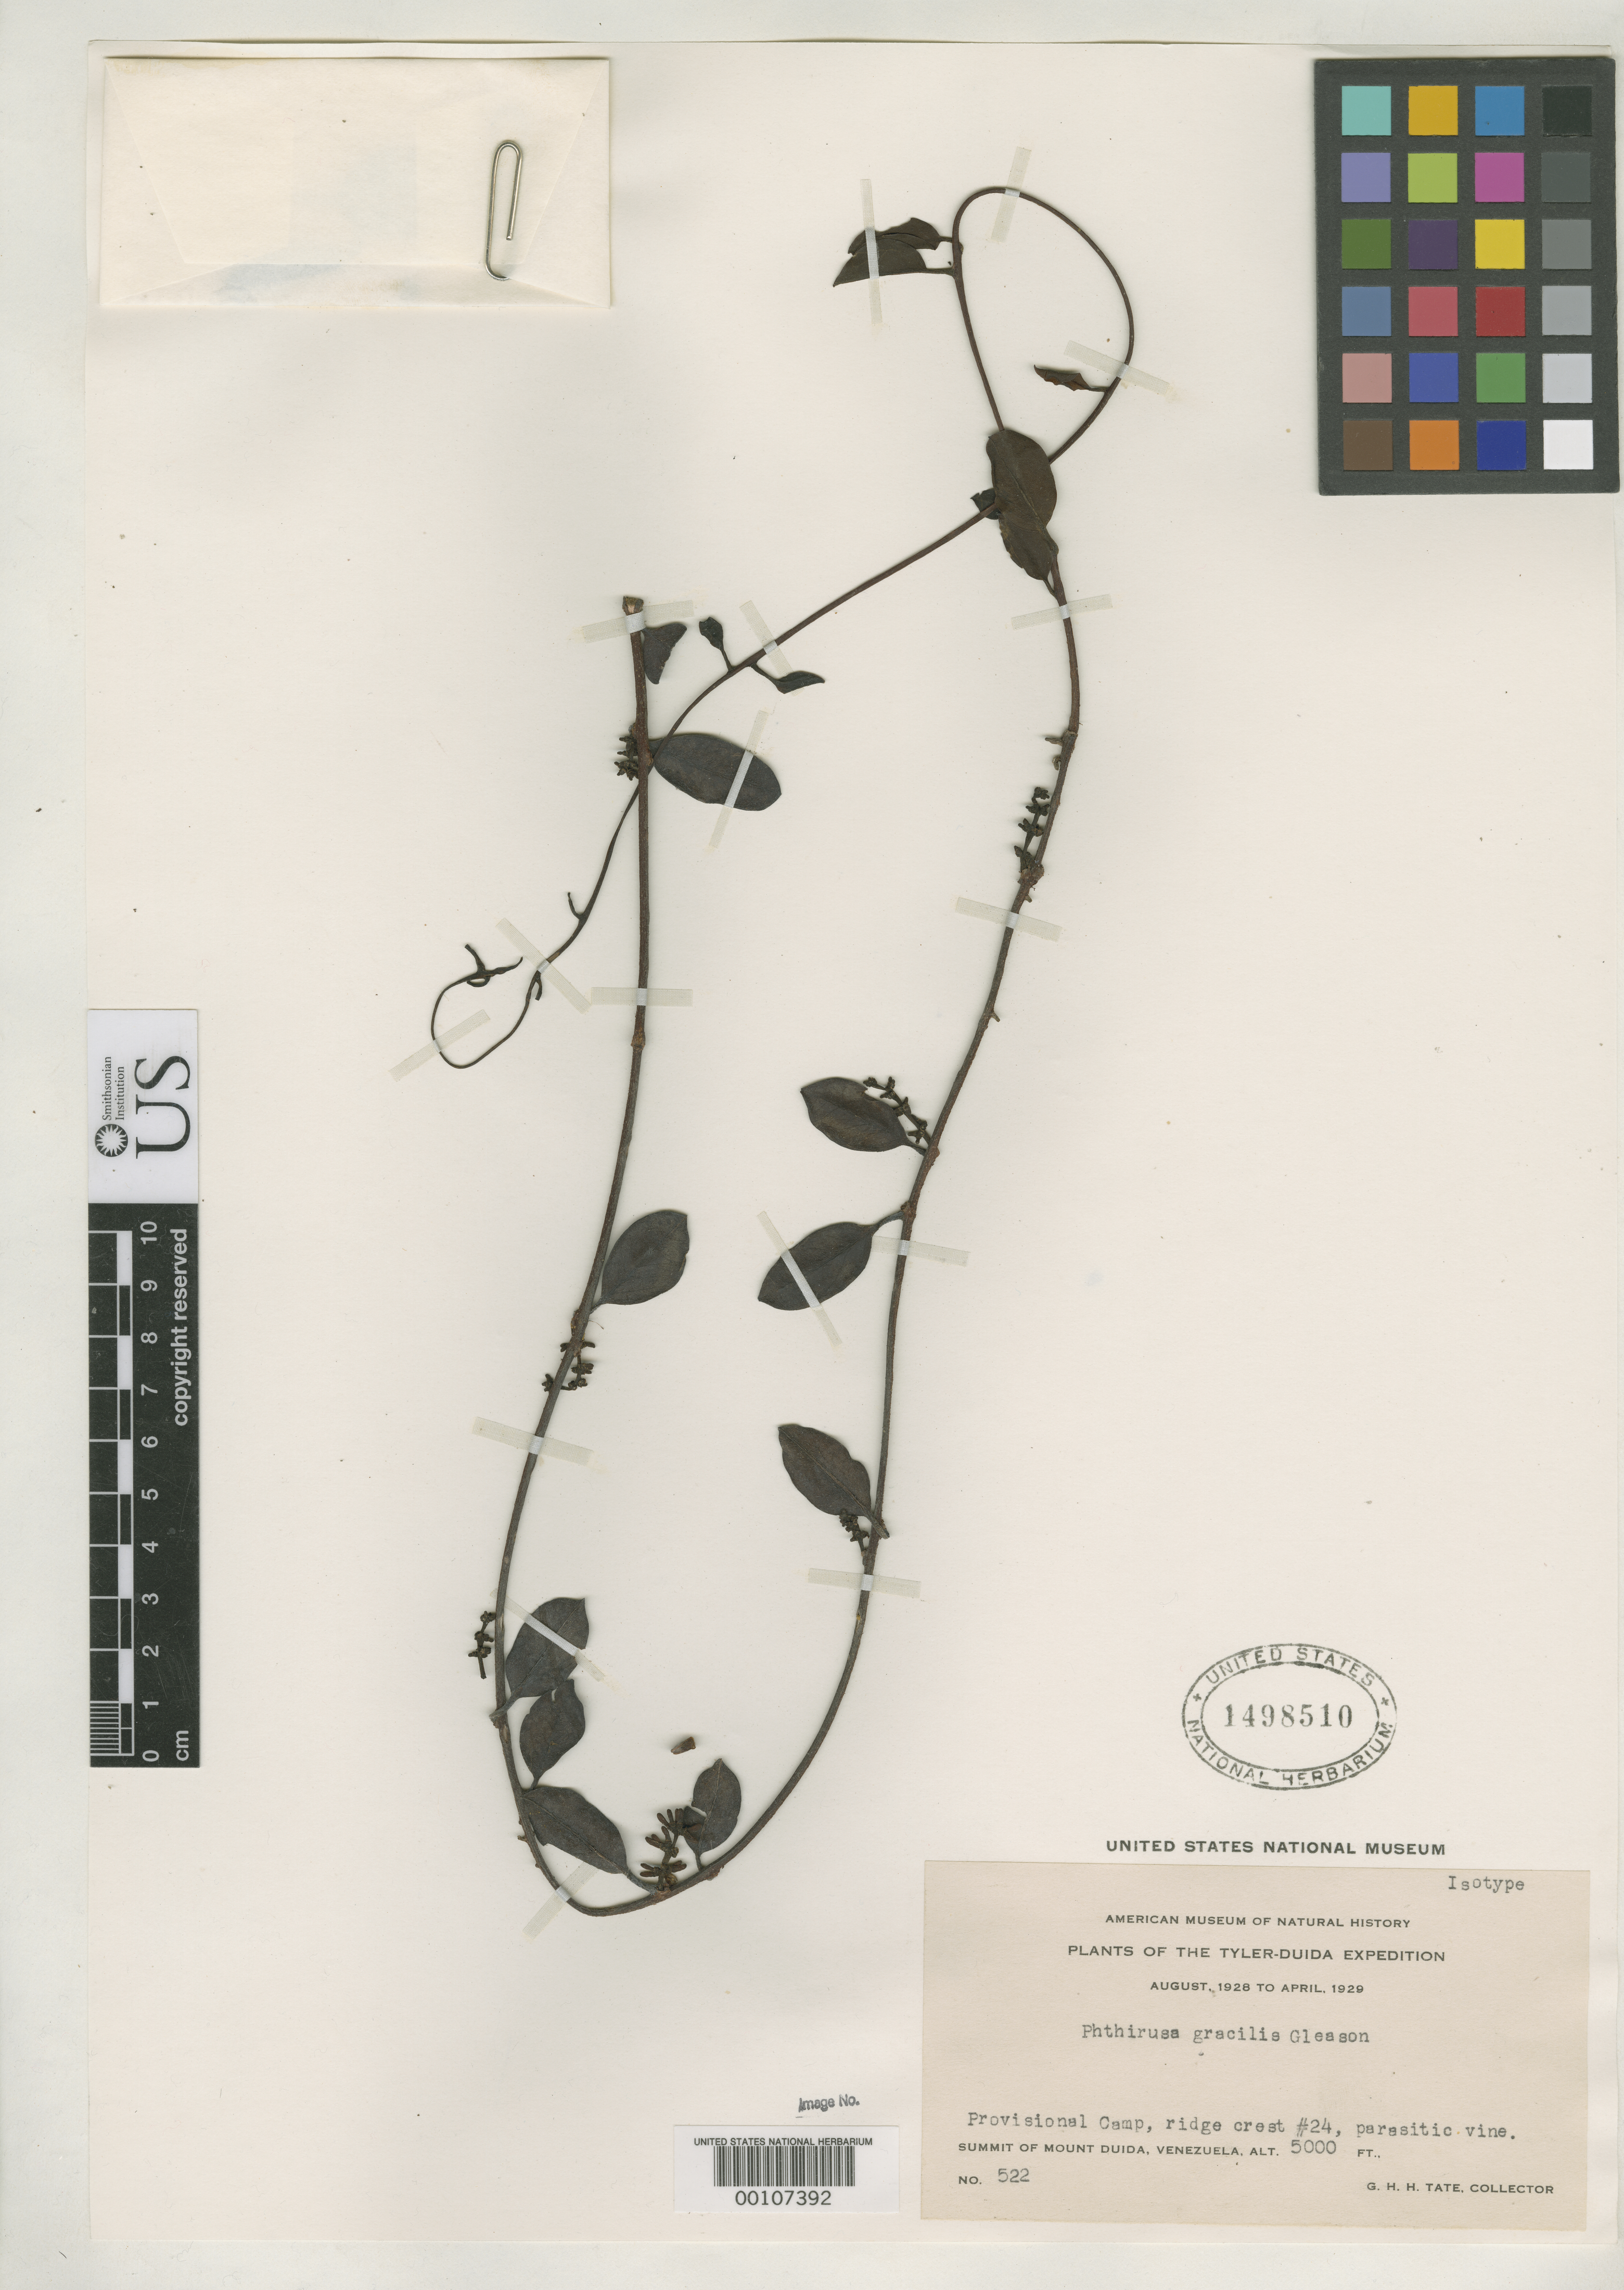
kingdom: Plantae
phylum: Tracheophyta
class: Magnoliopsida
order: Santalales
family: Loranthaceae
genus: Phthirusa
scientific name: Phthirusa gracilis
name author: Gleason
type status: Isotype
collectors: G. H. H.Tate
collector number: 522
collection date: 1929-01-01/1929-01-04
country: Venezuela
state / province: Amazonas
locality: Mt. Duida.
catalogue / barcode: US 1498510